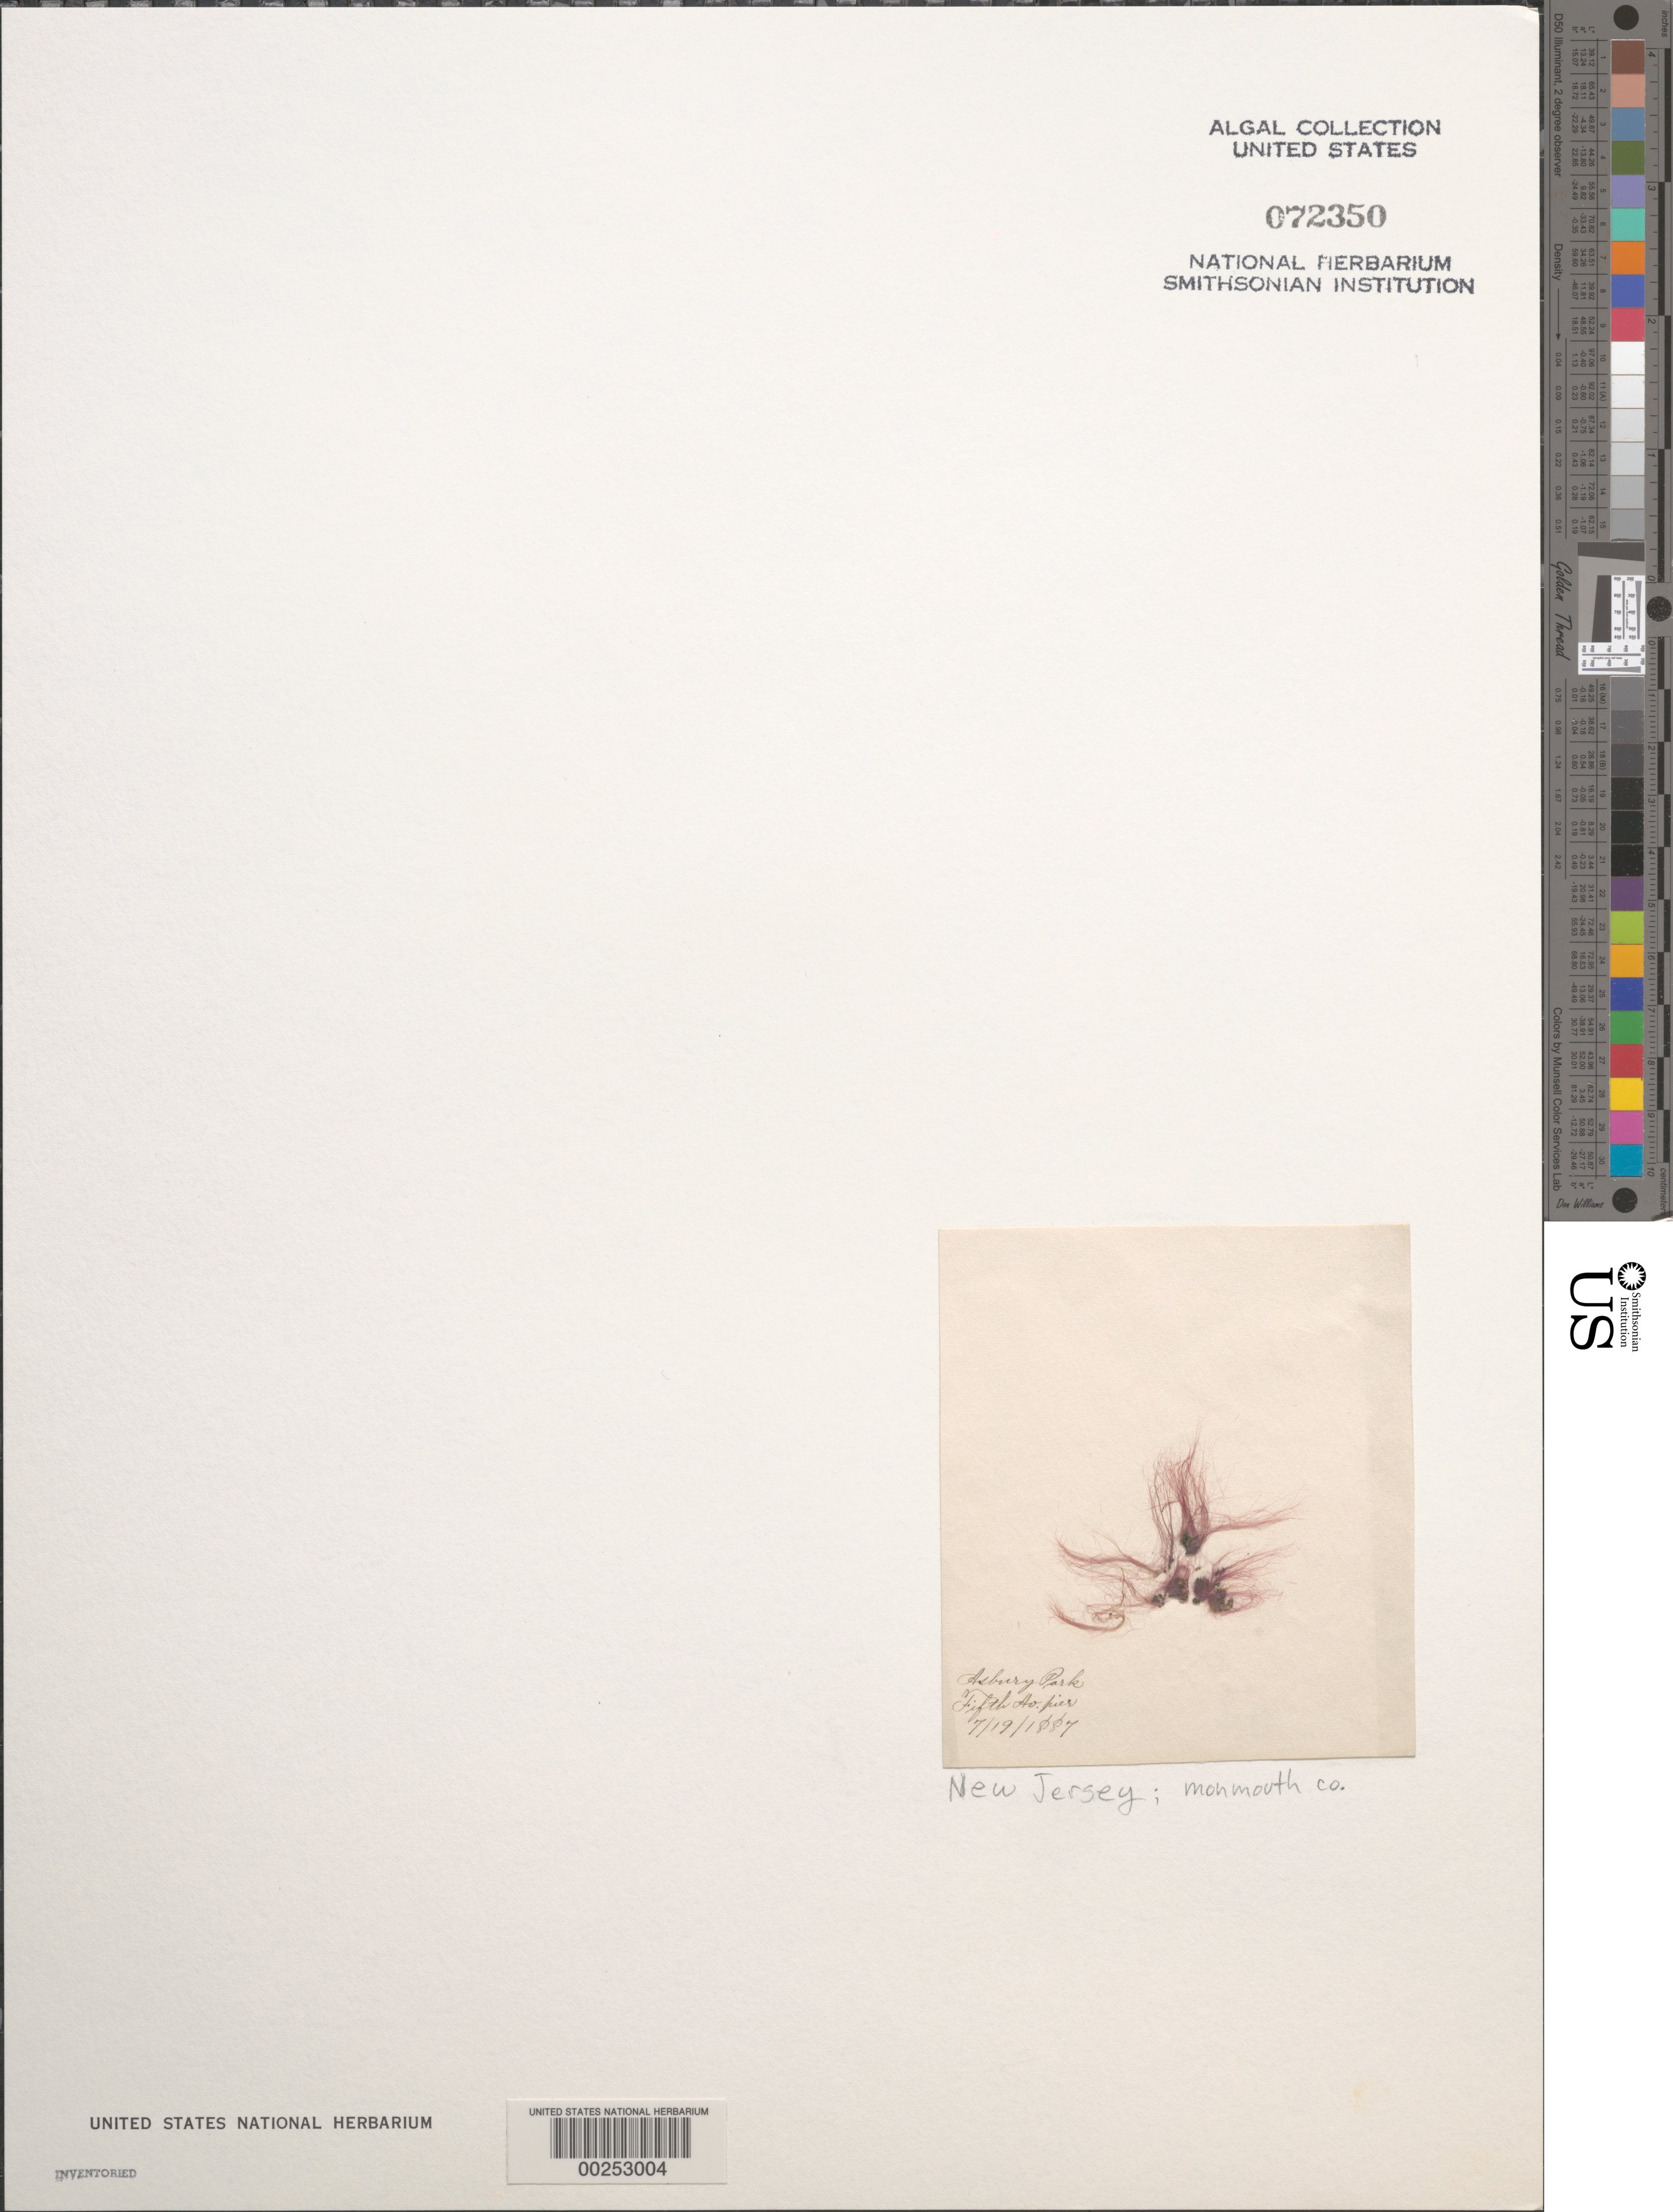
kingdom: Plantae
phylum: Rhodophyta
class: Bangiophyceae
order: Bangiales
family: Bangiaceae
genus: Bangia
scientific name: Bangia fuscopurpurea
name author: (Dillwyn) Lyngb.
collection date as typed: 19 Jul 1887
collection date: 1887-07-19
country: United States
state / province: New Jersey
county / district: Monmouth County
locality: Asbury Park, fifth Avenue Pier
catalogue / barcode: US 72350